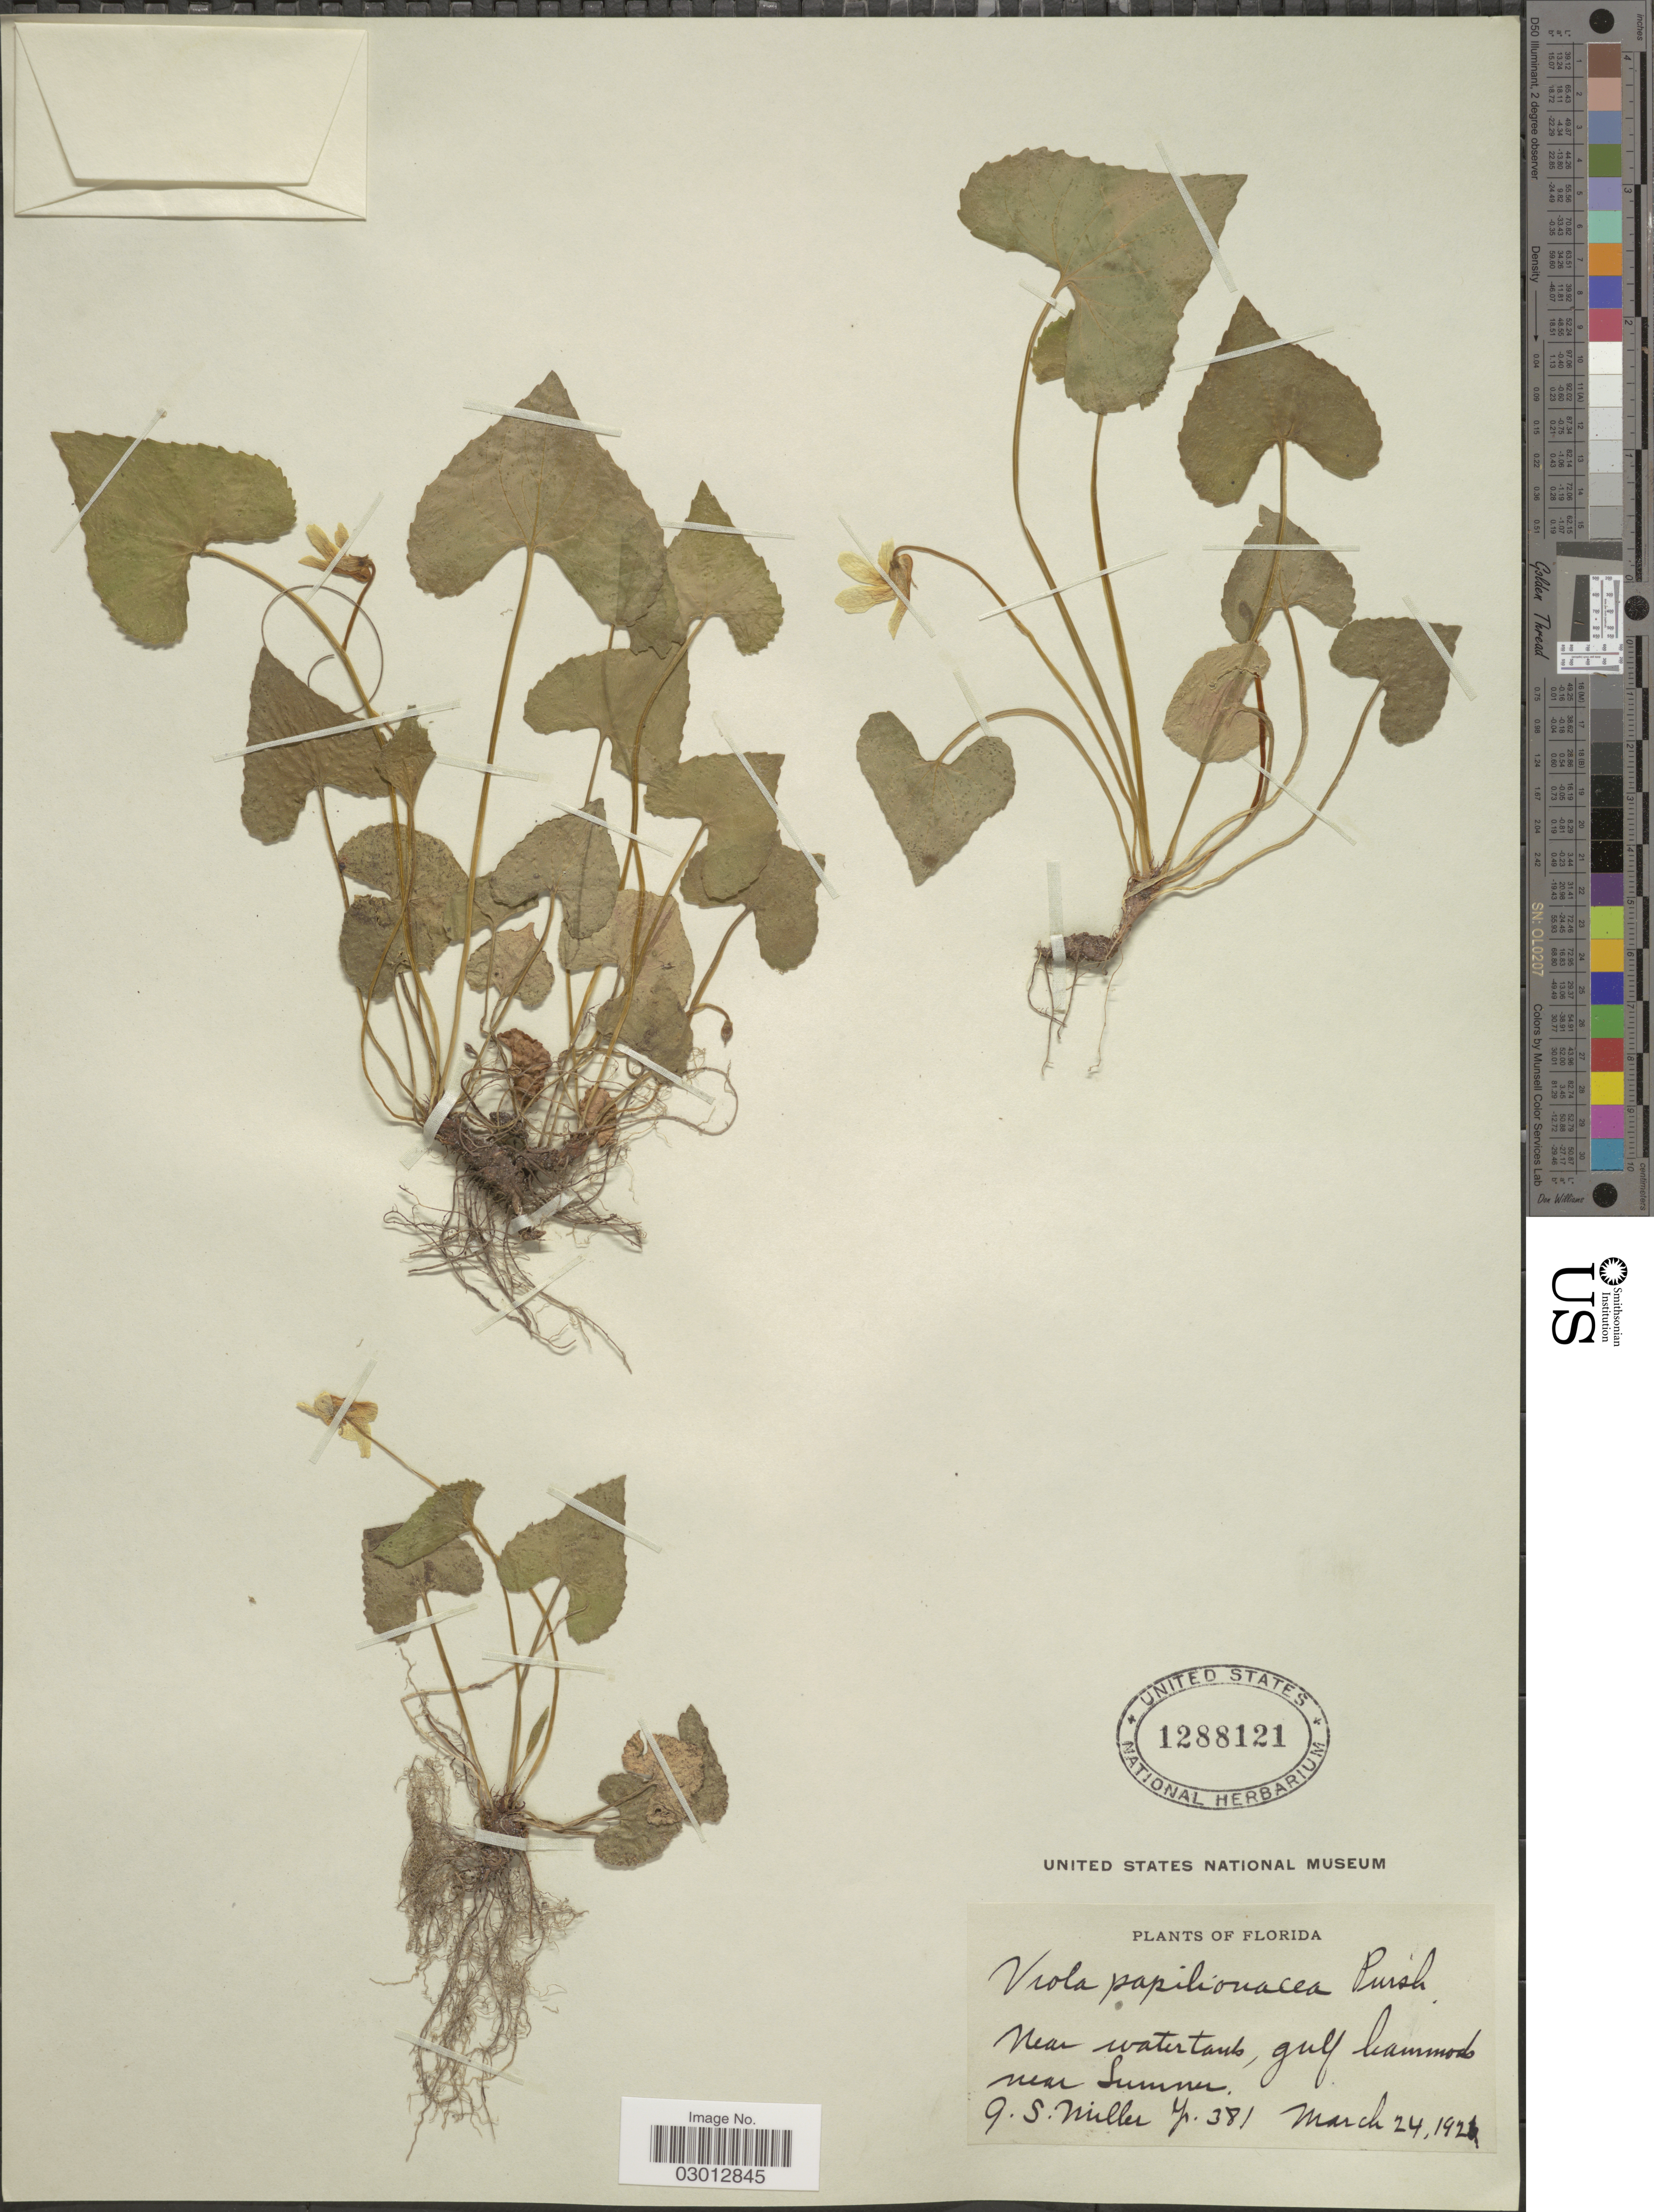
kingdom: Plantae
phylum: Tracheophyta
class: Magnoliopsida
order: Malpighiales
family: Violaceae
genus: Viola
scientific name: Viola papilionacea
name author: Pursh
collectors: G. S. Miller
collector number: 381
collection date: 1926-03-24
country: United States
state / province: Florida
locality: Near watertank, gulf hammocks near Sumner.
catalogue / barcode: US 1288121